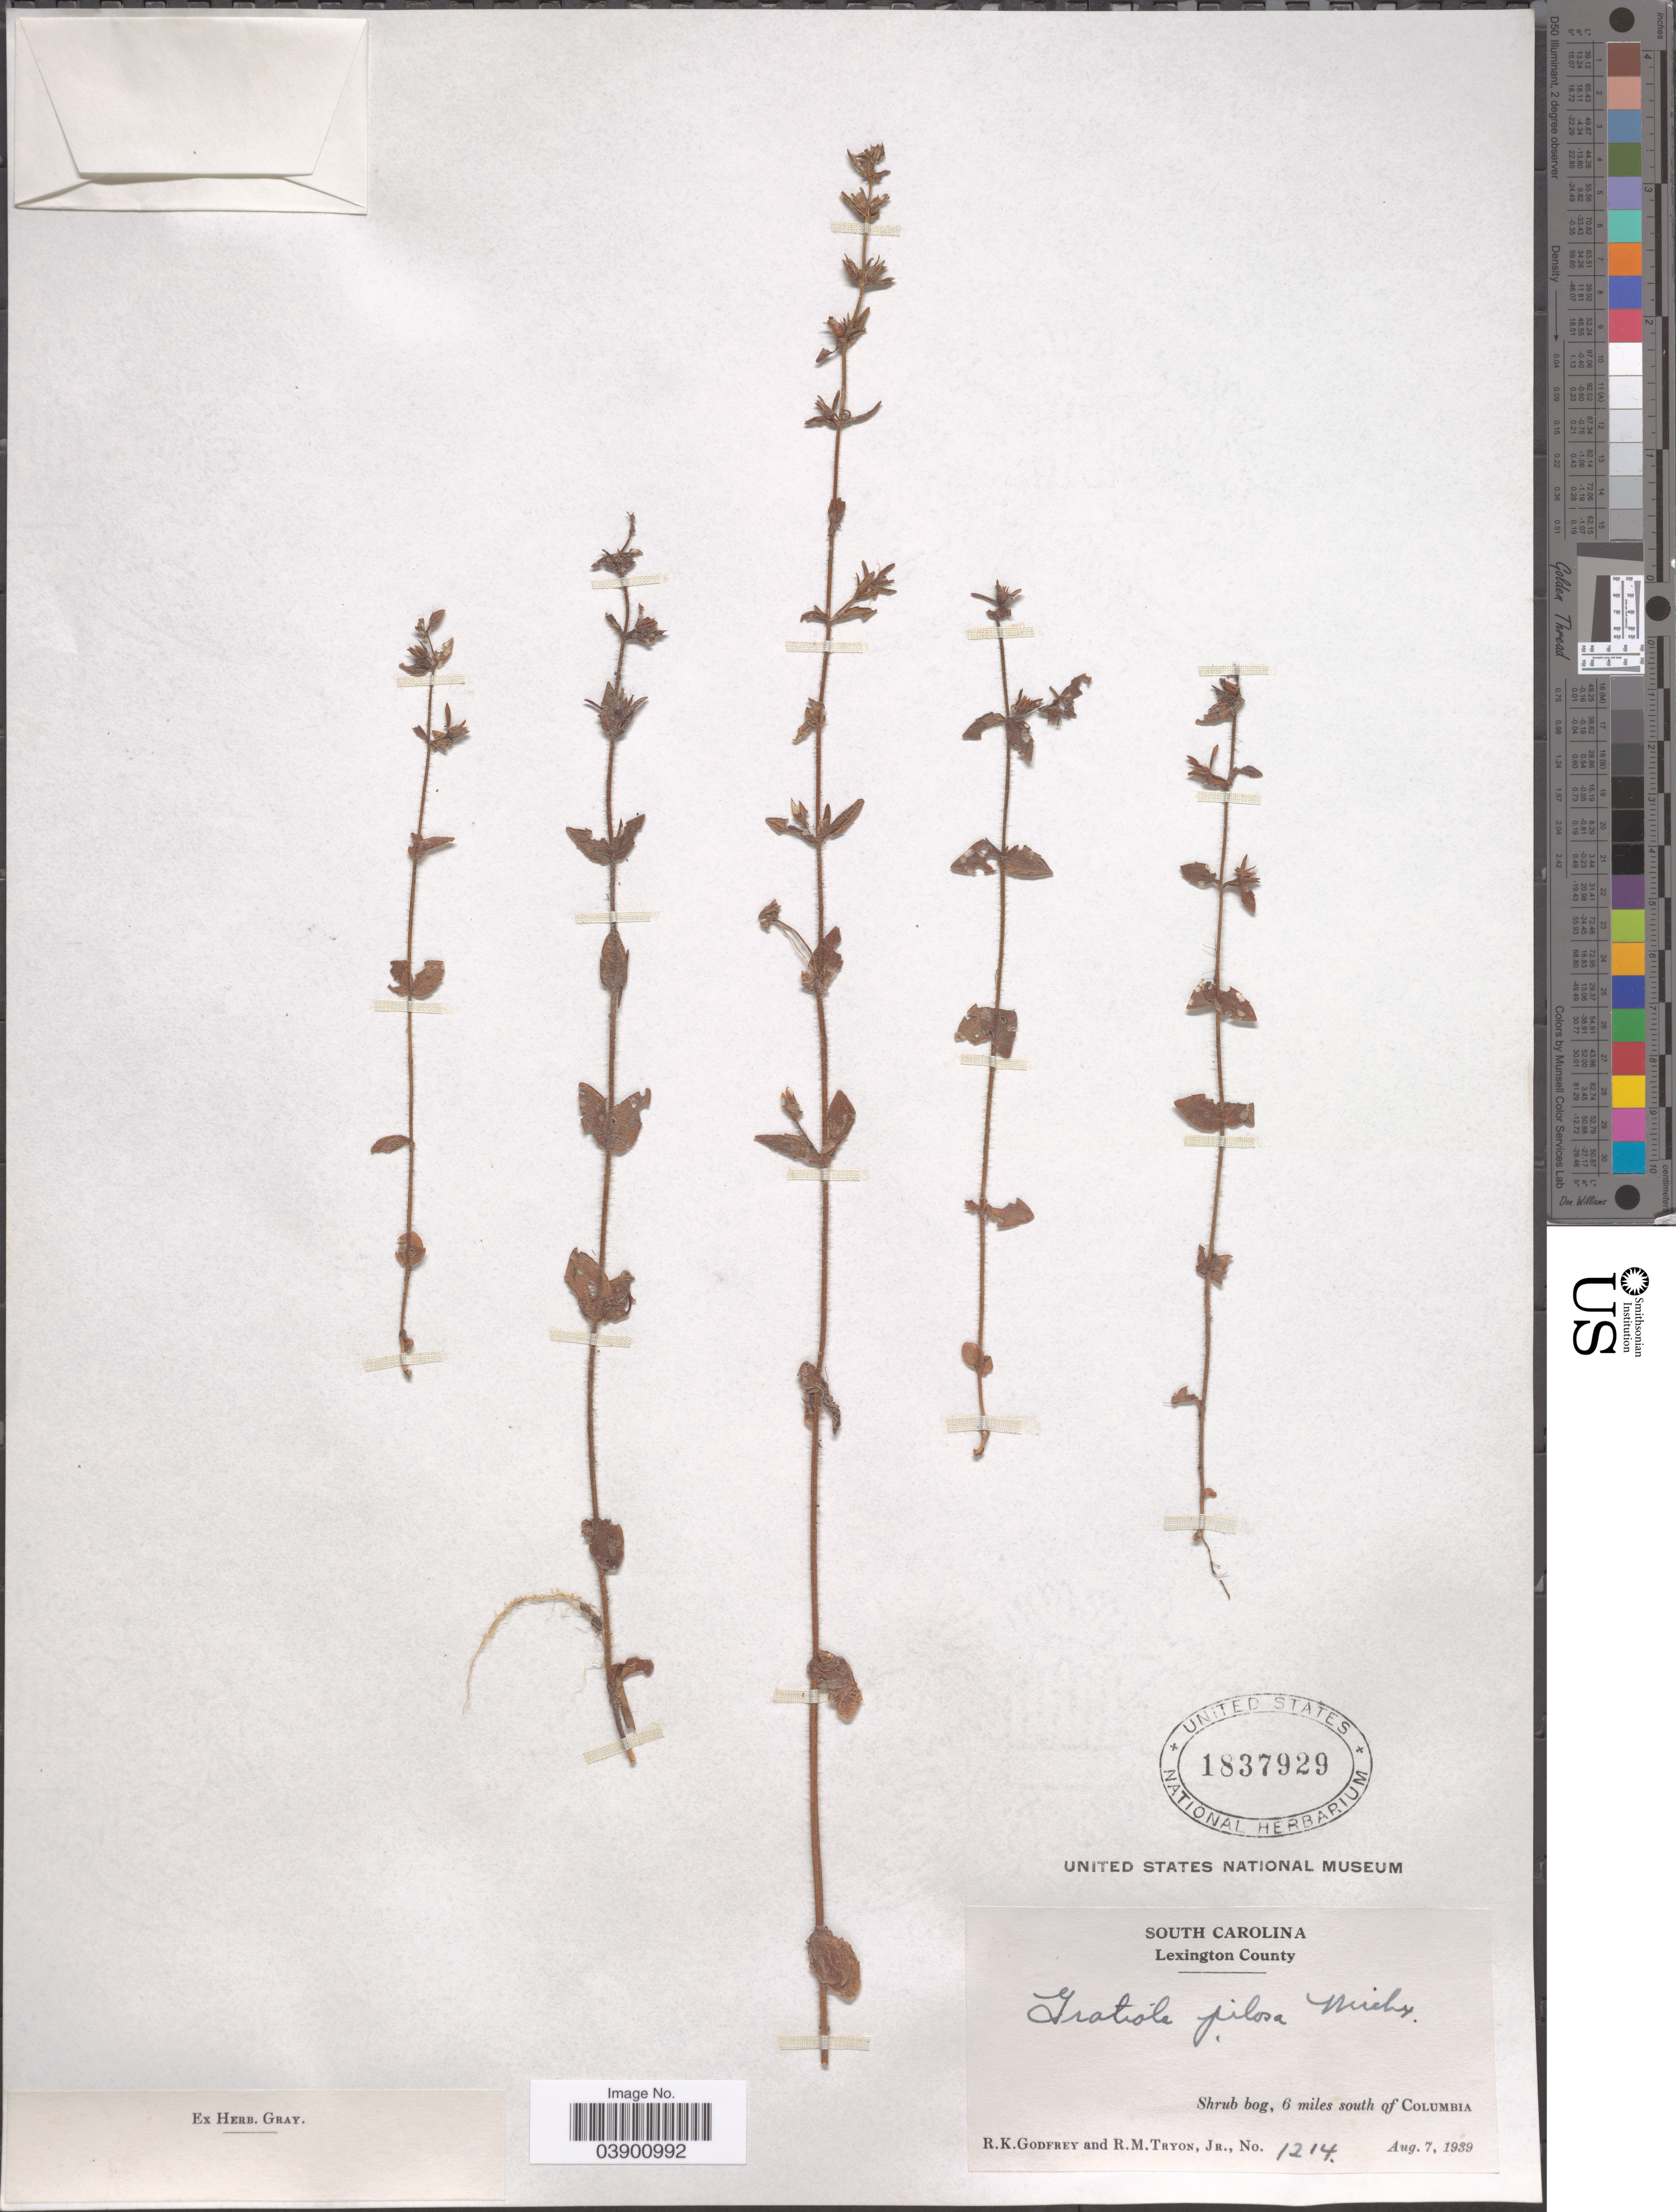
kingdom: Plantae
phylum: Tracheophyta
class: Magnoliopsida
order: Lamiales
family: Plantaginaceae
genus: Gratiola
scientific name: Gratiola pilosa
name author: Michx.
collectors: R. K. Godfrey & R. Tryon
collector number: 1214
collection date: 1939-08-07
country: United States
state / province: South Carolina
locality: Lexington County. 6 miles south of Columbia.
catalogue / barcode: US 1837929